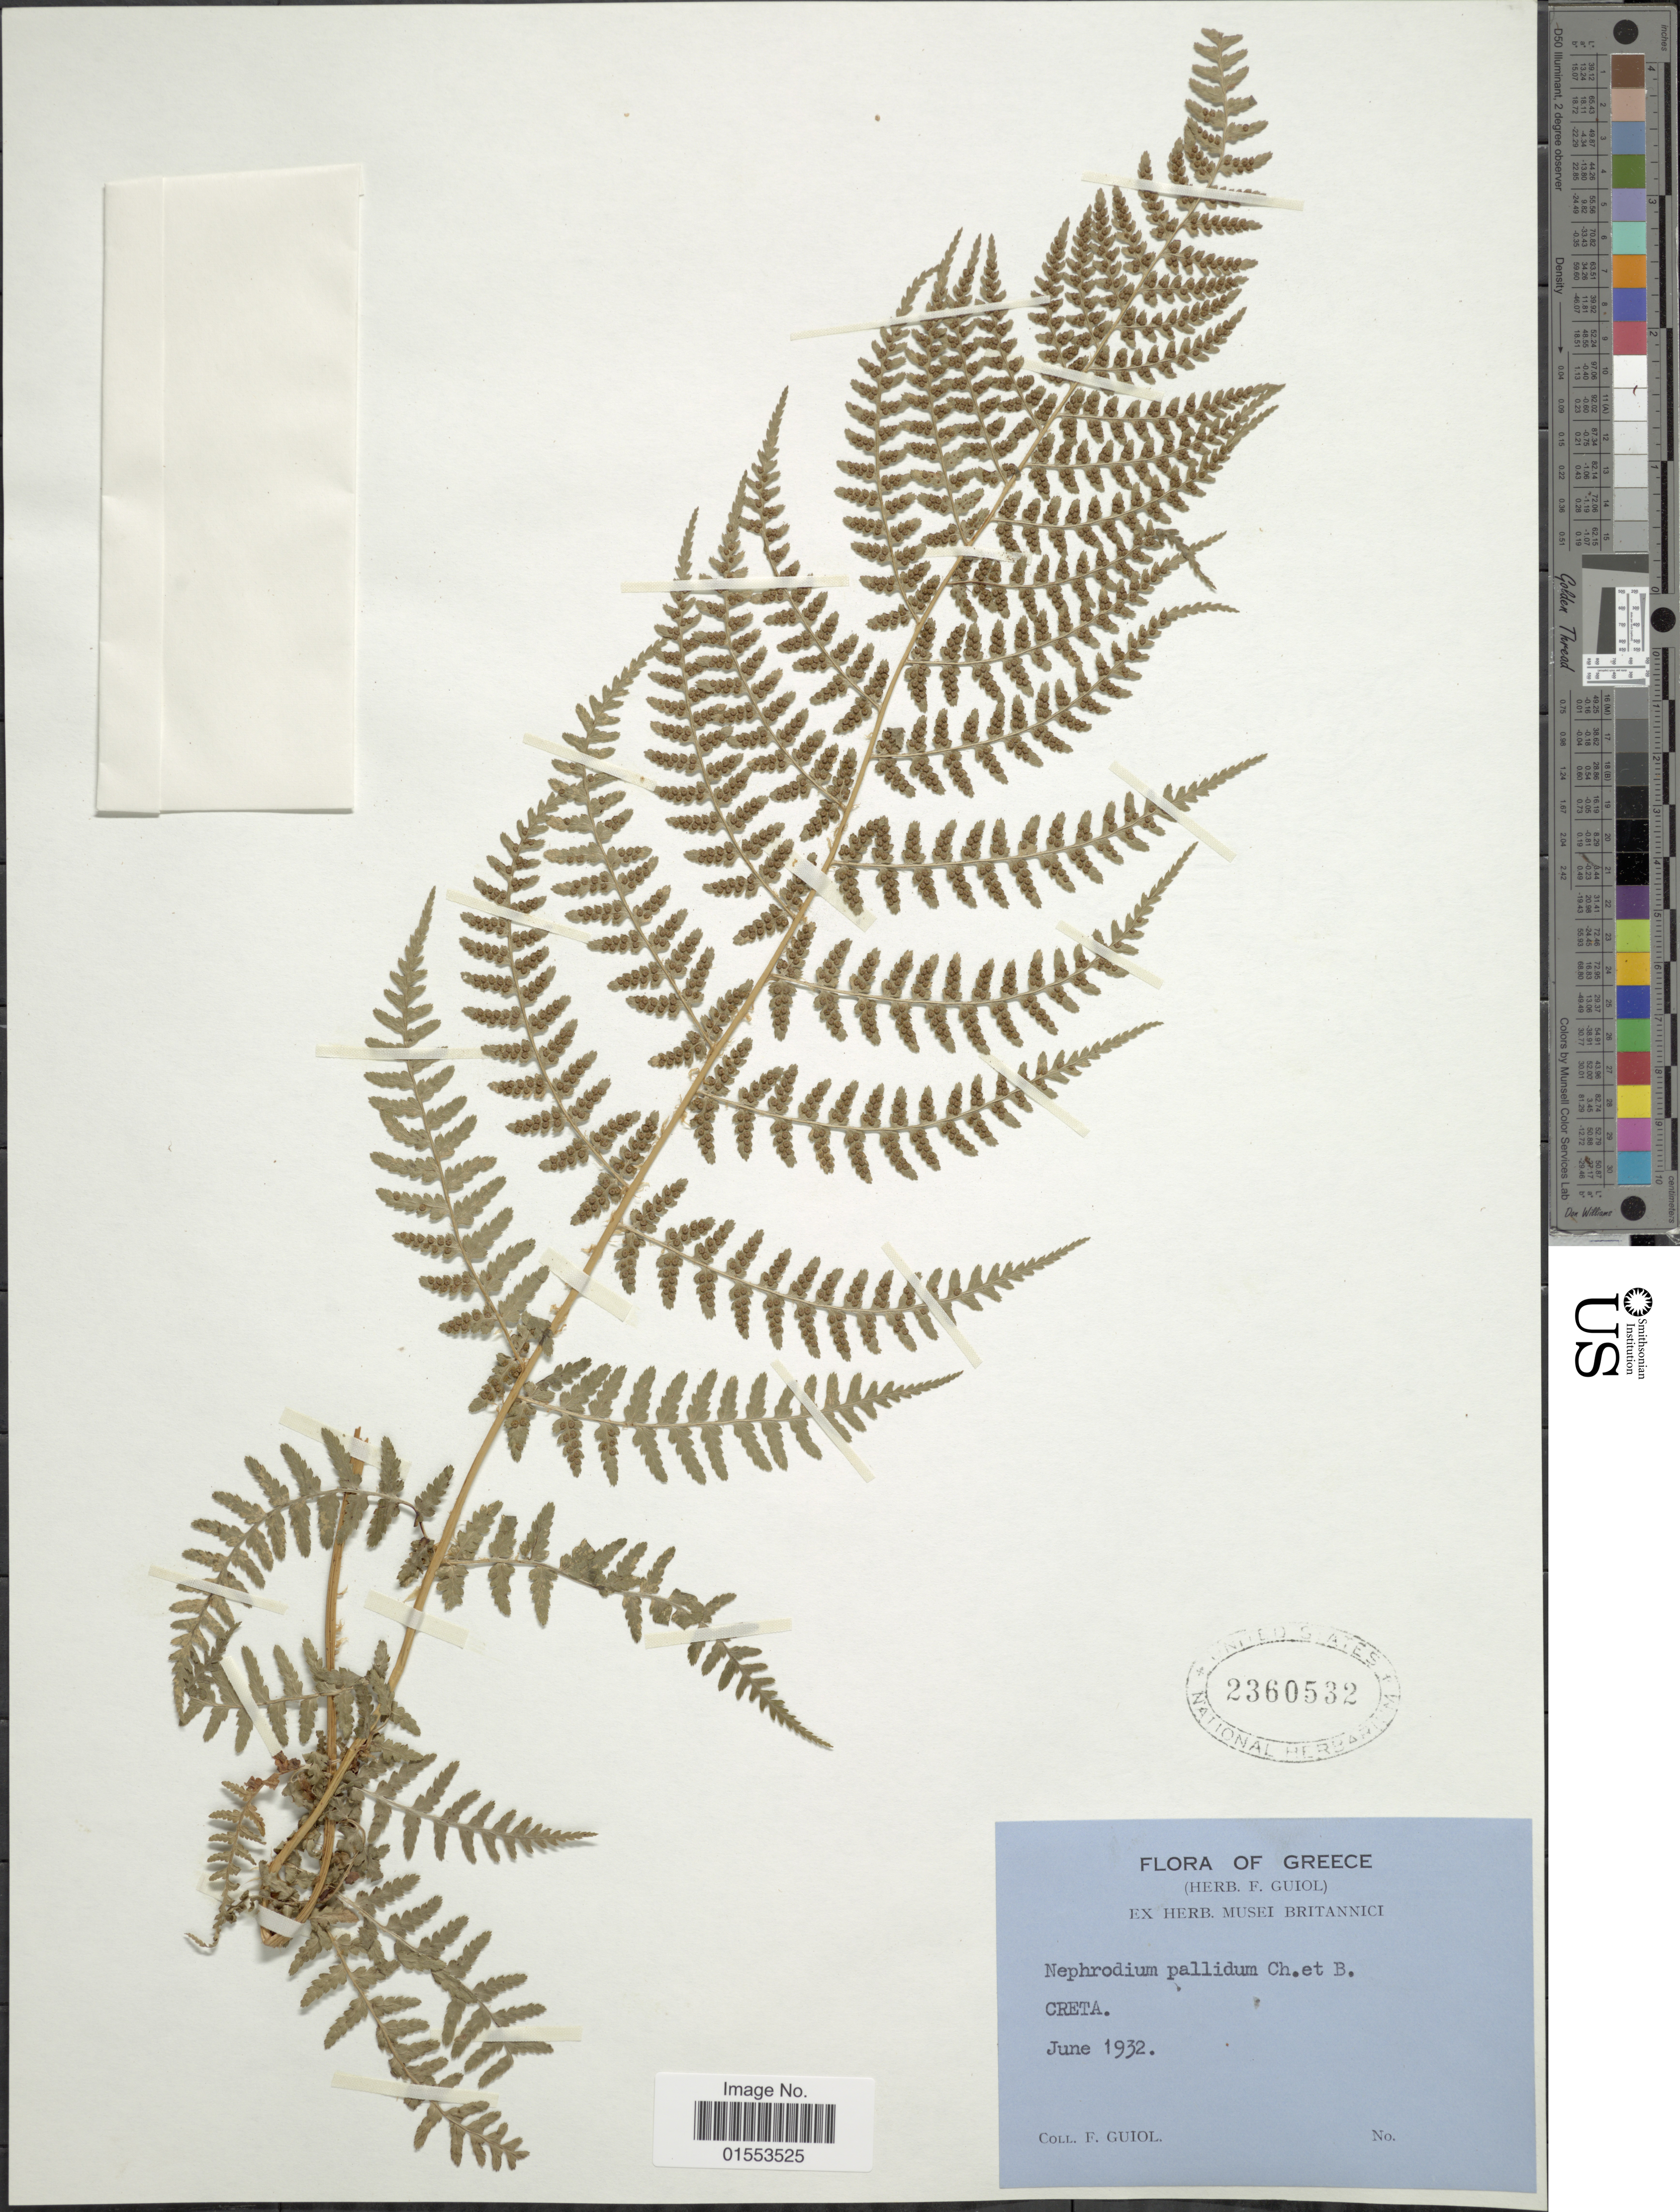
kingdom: Plantae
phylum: Tracheophyta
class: Polypodiopsida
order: Polypodiales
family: Dryopteridaceae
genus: Dryopteris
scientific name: Dryopteris pallida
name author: (Bory) Maire & Petitm.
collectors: F. Guiol.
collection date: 1932-06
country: Greece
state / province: Crete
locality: Greece, Creta.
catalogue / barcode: US 2360532